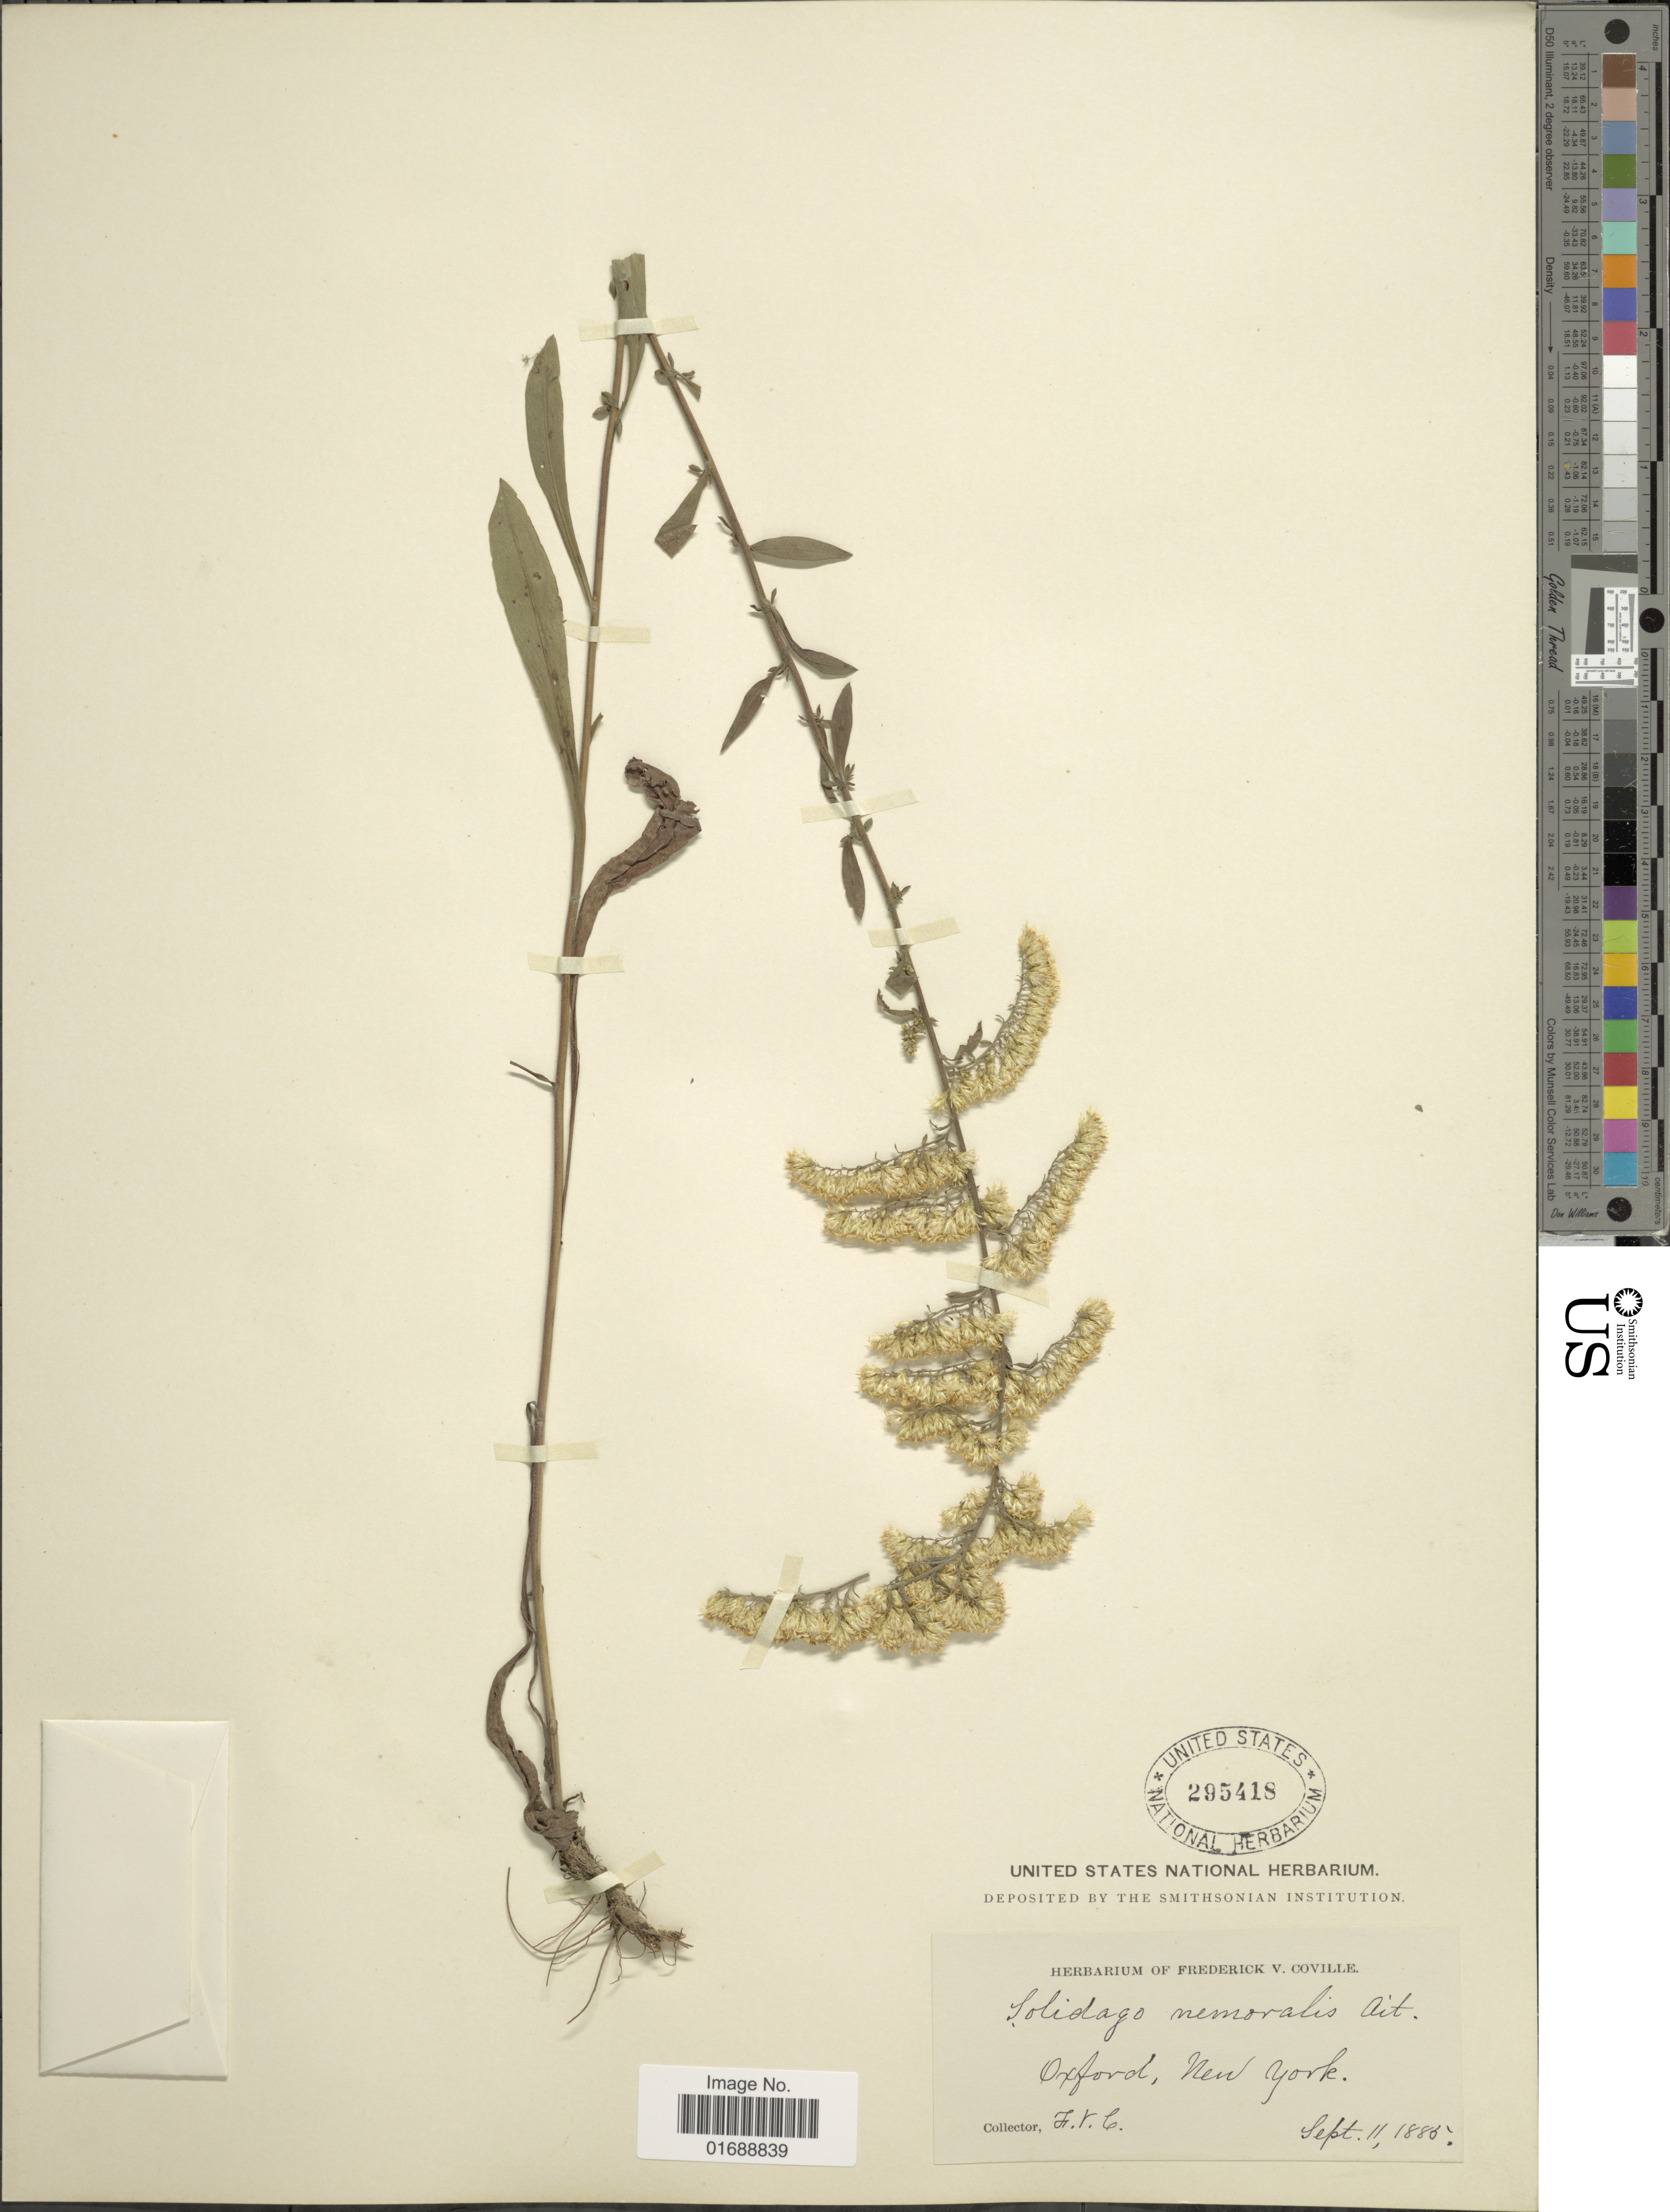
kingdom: Plantae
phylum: Tracheophyta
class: Magnoliopsida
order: Asterales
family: Asteraceae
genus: Solidago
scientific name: Solidago nemoralis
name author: Aiton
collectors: F. V. Coville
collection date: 1885-09-11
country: United States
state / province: New York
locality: Oxford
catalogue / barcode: US 295418